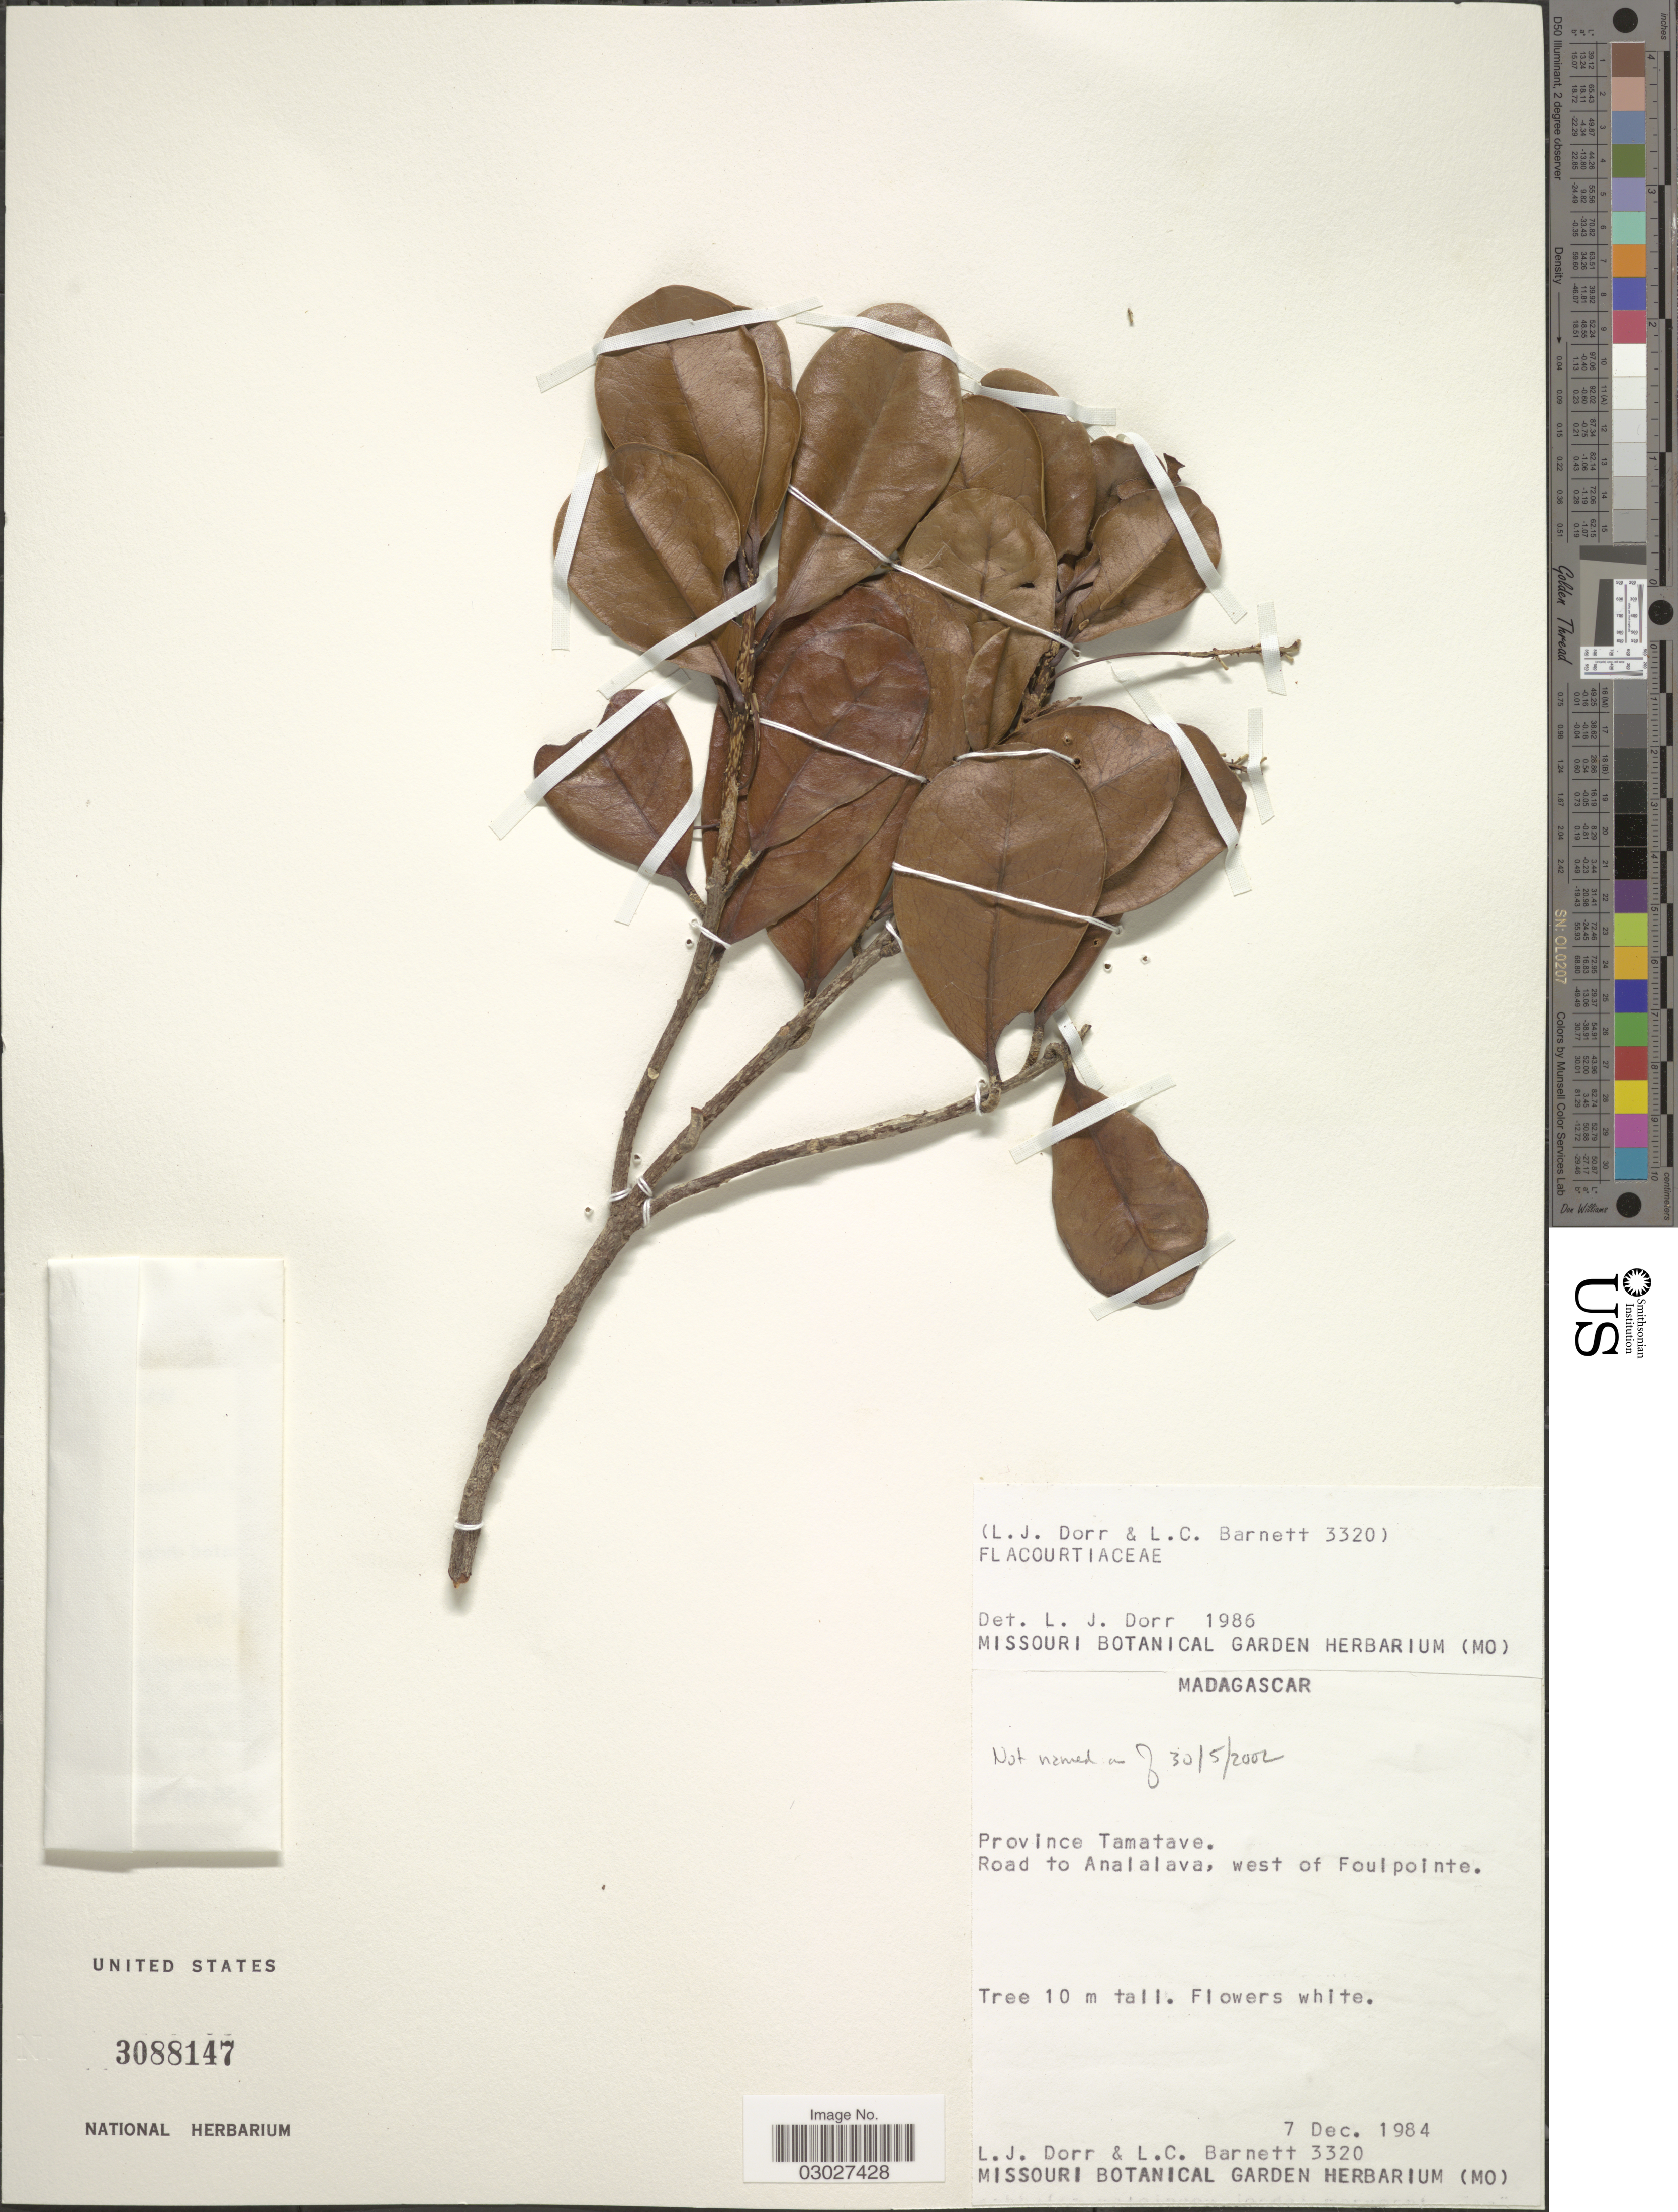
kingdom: Plantae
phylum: Tracheophyta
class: Magnoliopsida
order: Malpighiales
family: Salicaceae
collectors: L. J. Dorr & L. C. Barnett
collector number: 3320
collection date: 1984-12-07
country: Madagascar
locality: Province Tamatave. Road to Analalava, west of Foulpointe.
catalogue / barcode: US 3088147